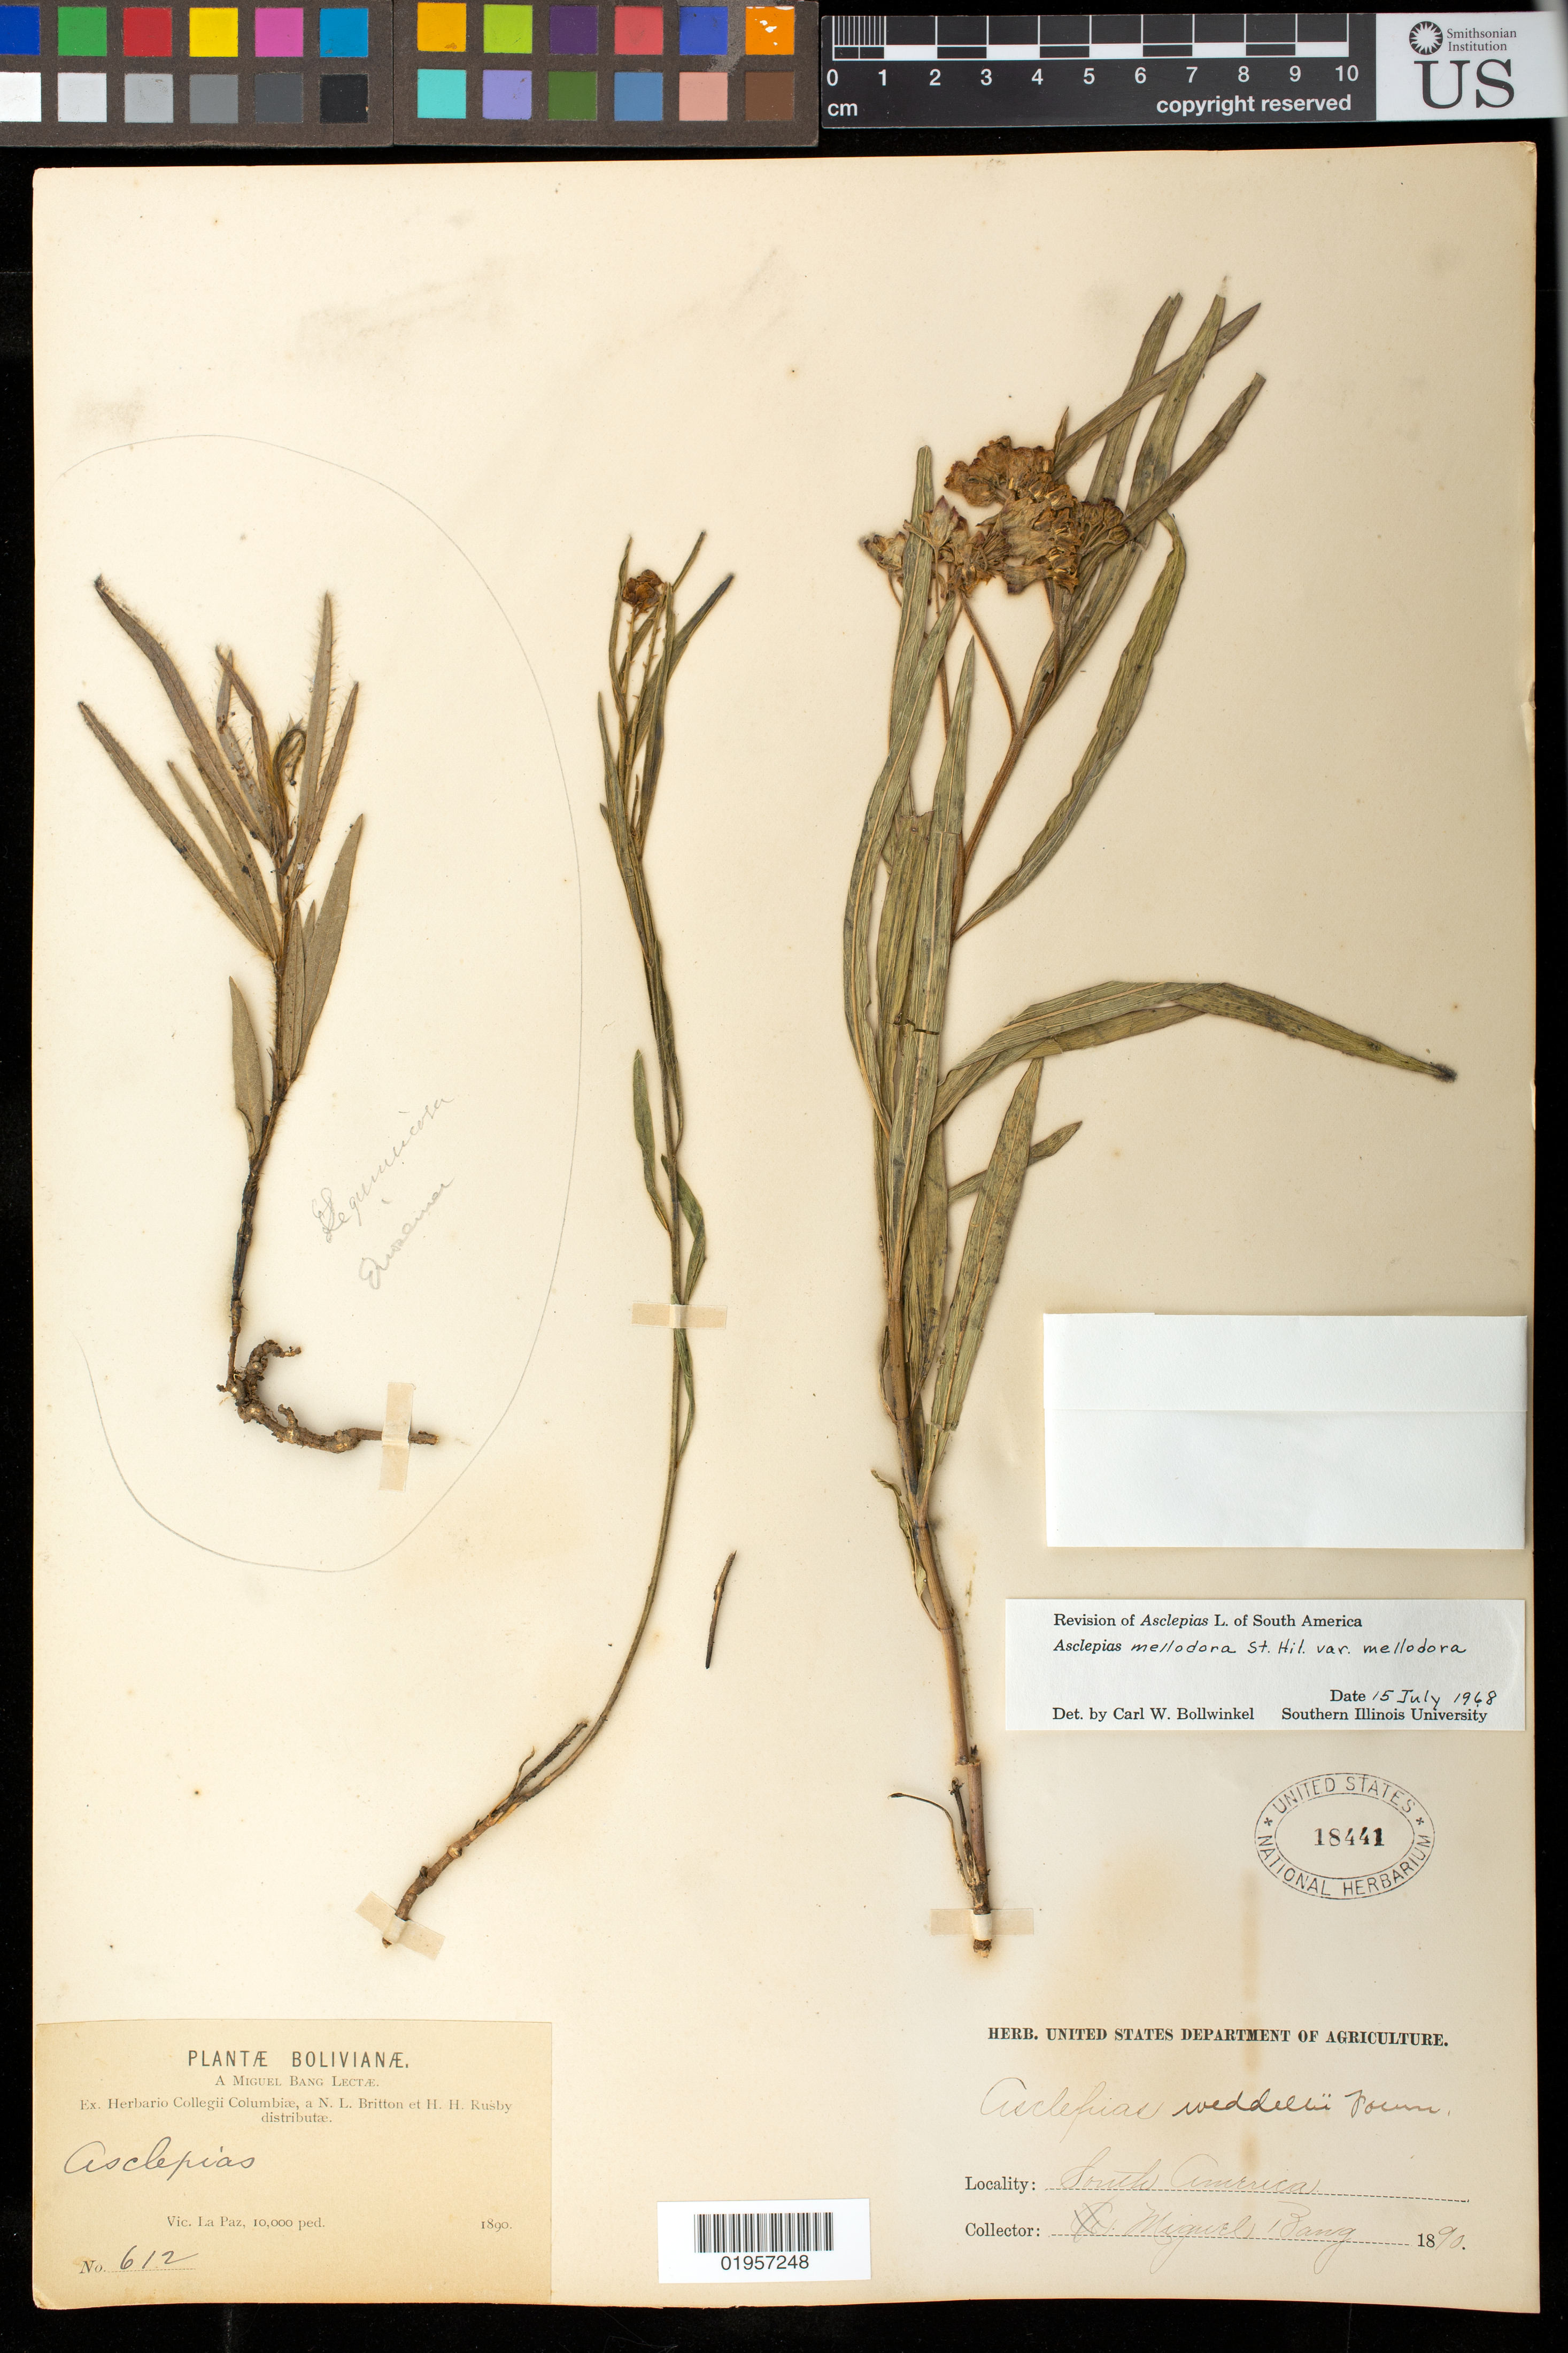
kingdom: Plantae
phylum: Tracheophyta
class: Magnoliopsida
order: Gentianales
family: Apocynaceae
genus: Asclepias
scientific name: Asclepias mellodora var. mellodora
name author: A. St.-Hil.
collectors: M. Bang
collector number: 612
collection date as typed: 1890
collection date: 1890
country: Bolivia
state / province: La Paz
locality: Vicinity of La Paz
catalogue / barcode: US 18441